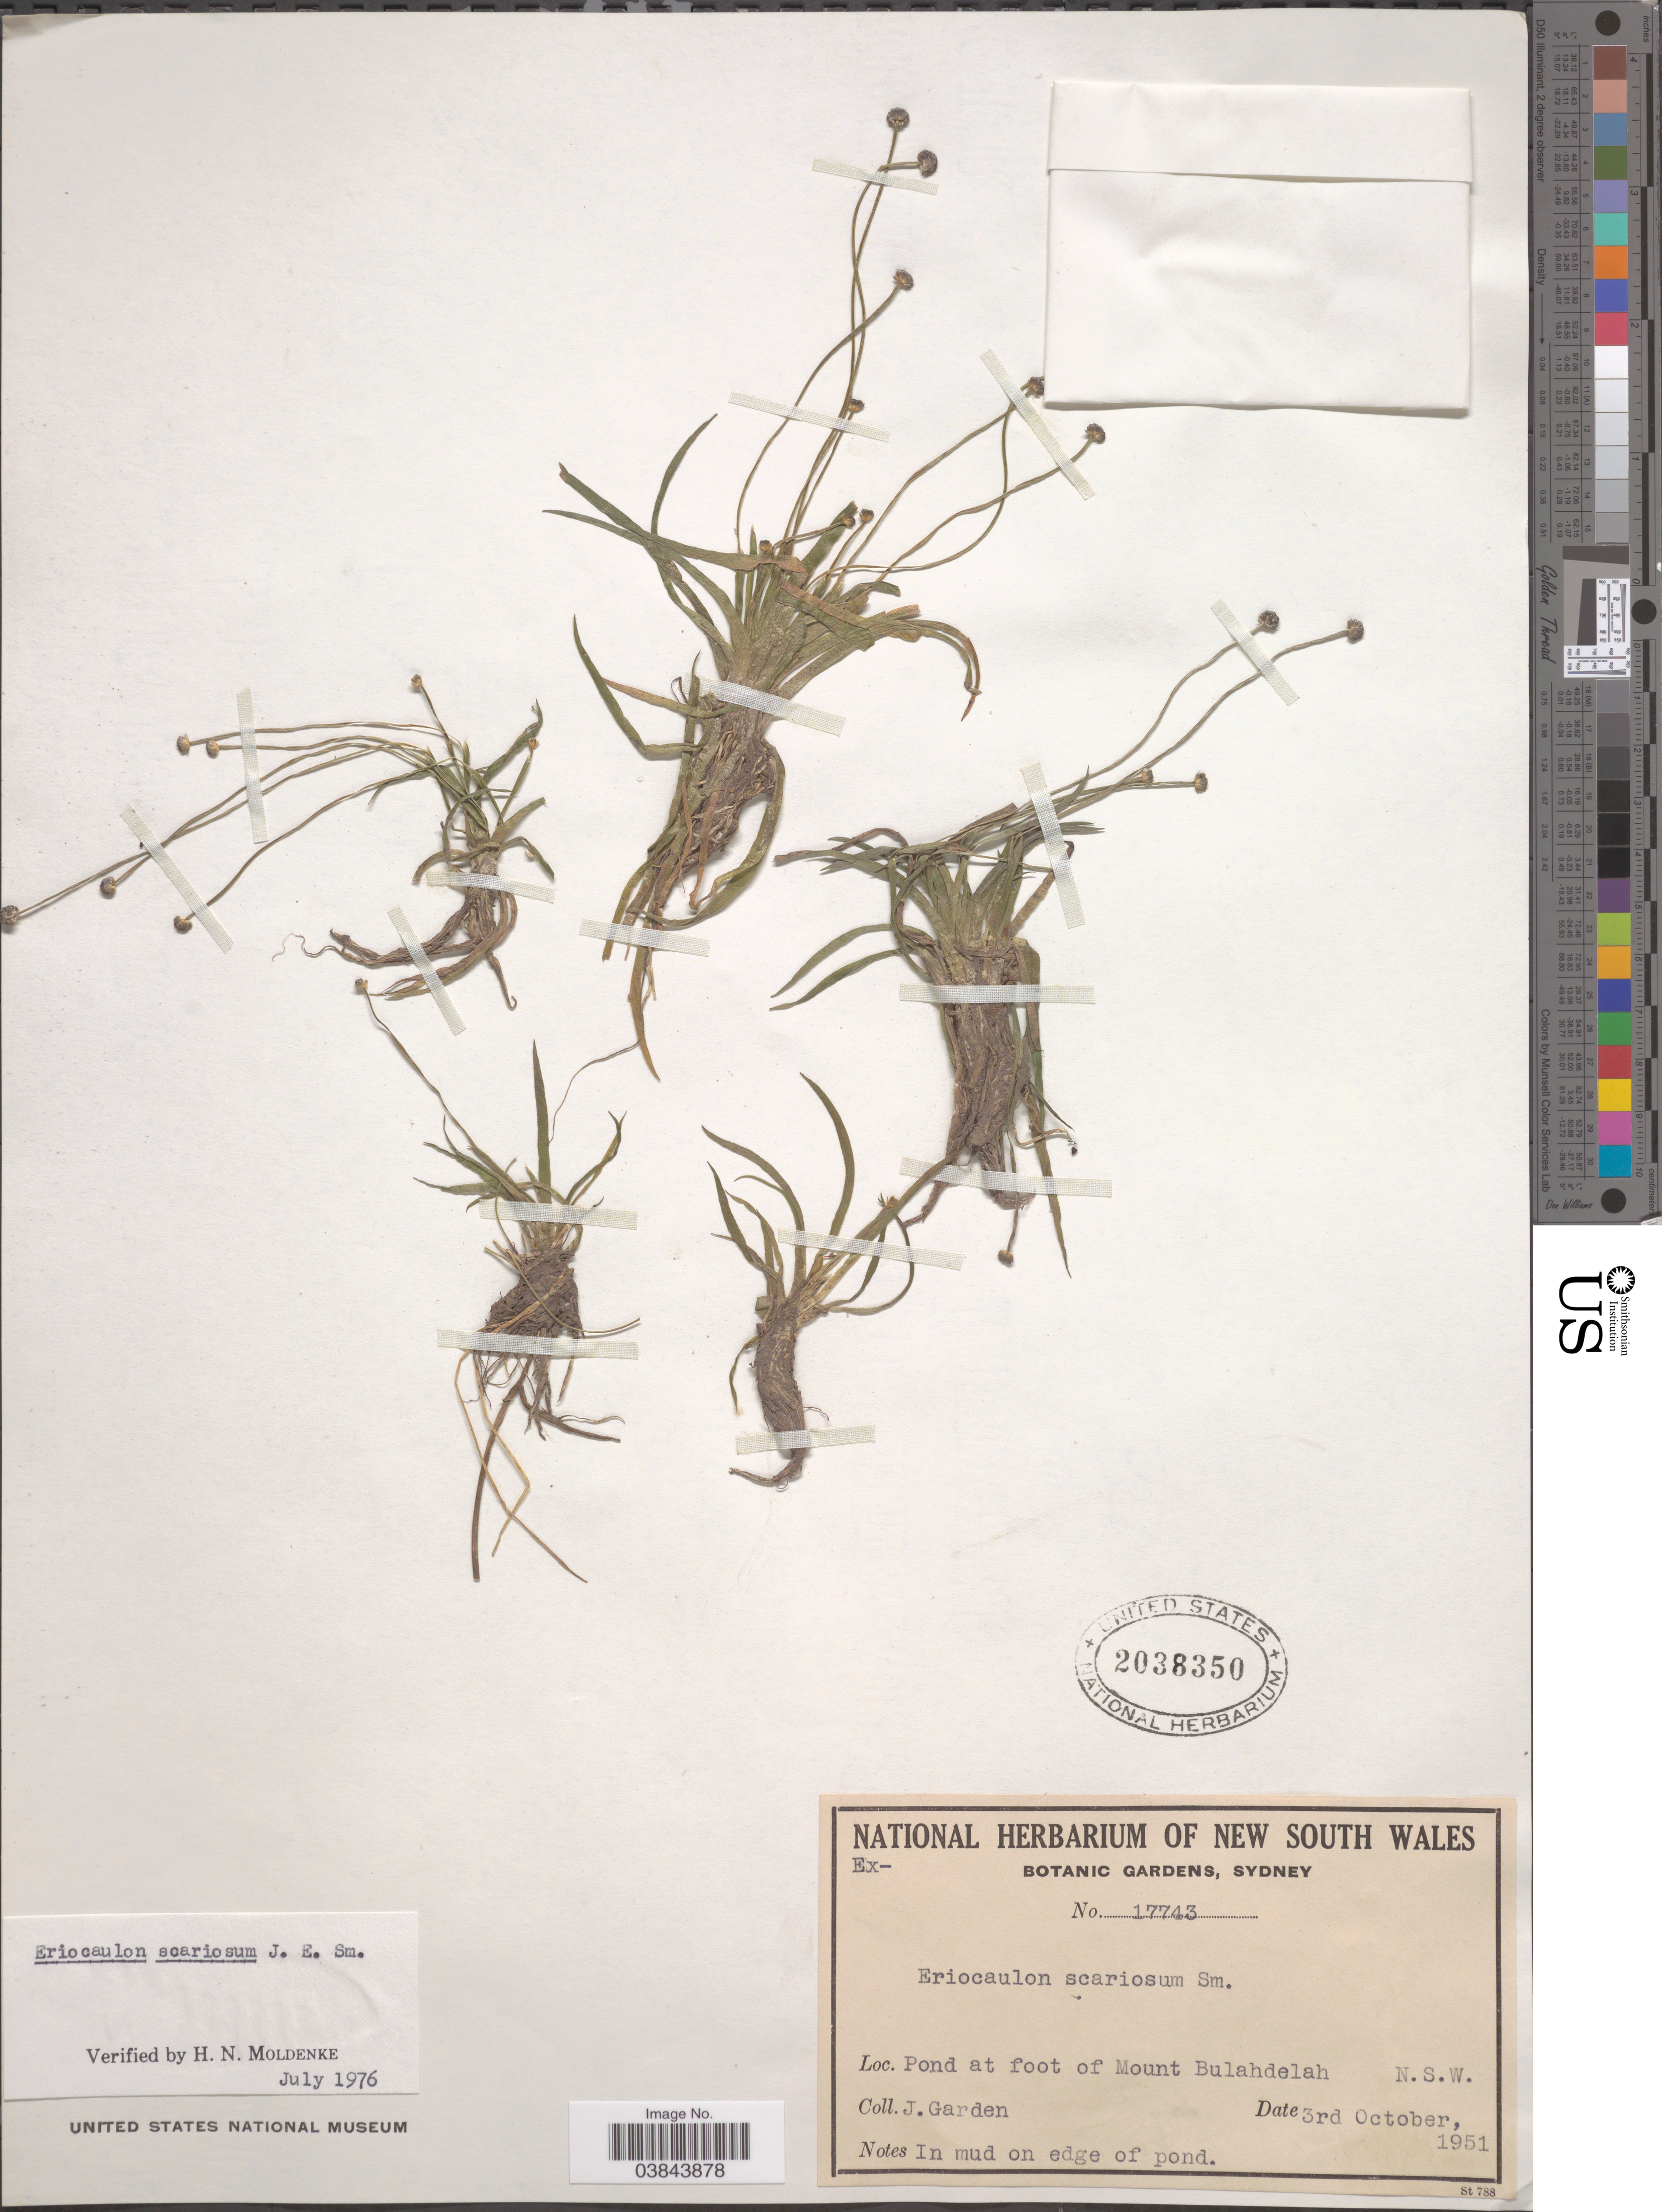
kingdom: Plantae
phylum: Tracheophyta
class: Liliopsida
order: Poales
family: Eriocaulaceae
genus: Eriocaulon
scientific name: Eriocaulon scariosum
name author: Sm.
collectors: J. Thompson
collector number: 17743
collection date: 1951-10-03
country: Australia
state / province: New South Wales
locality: Pond at foot of Mount Bulahdelah. In mud on edge of pond.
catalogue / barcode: US 2038350